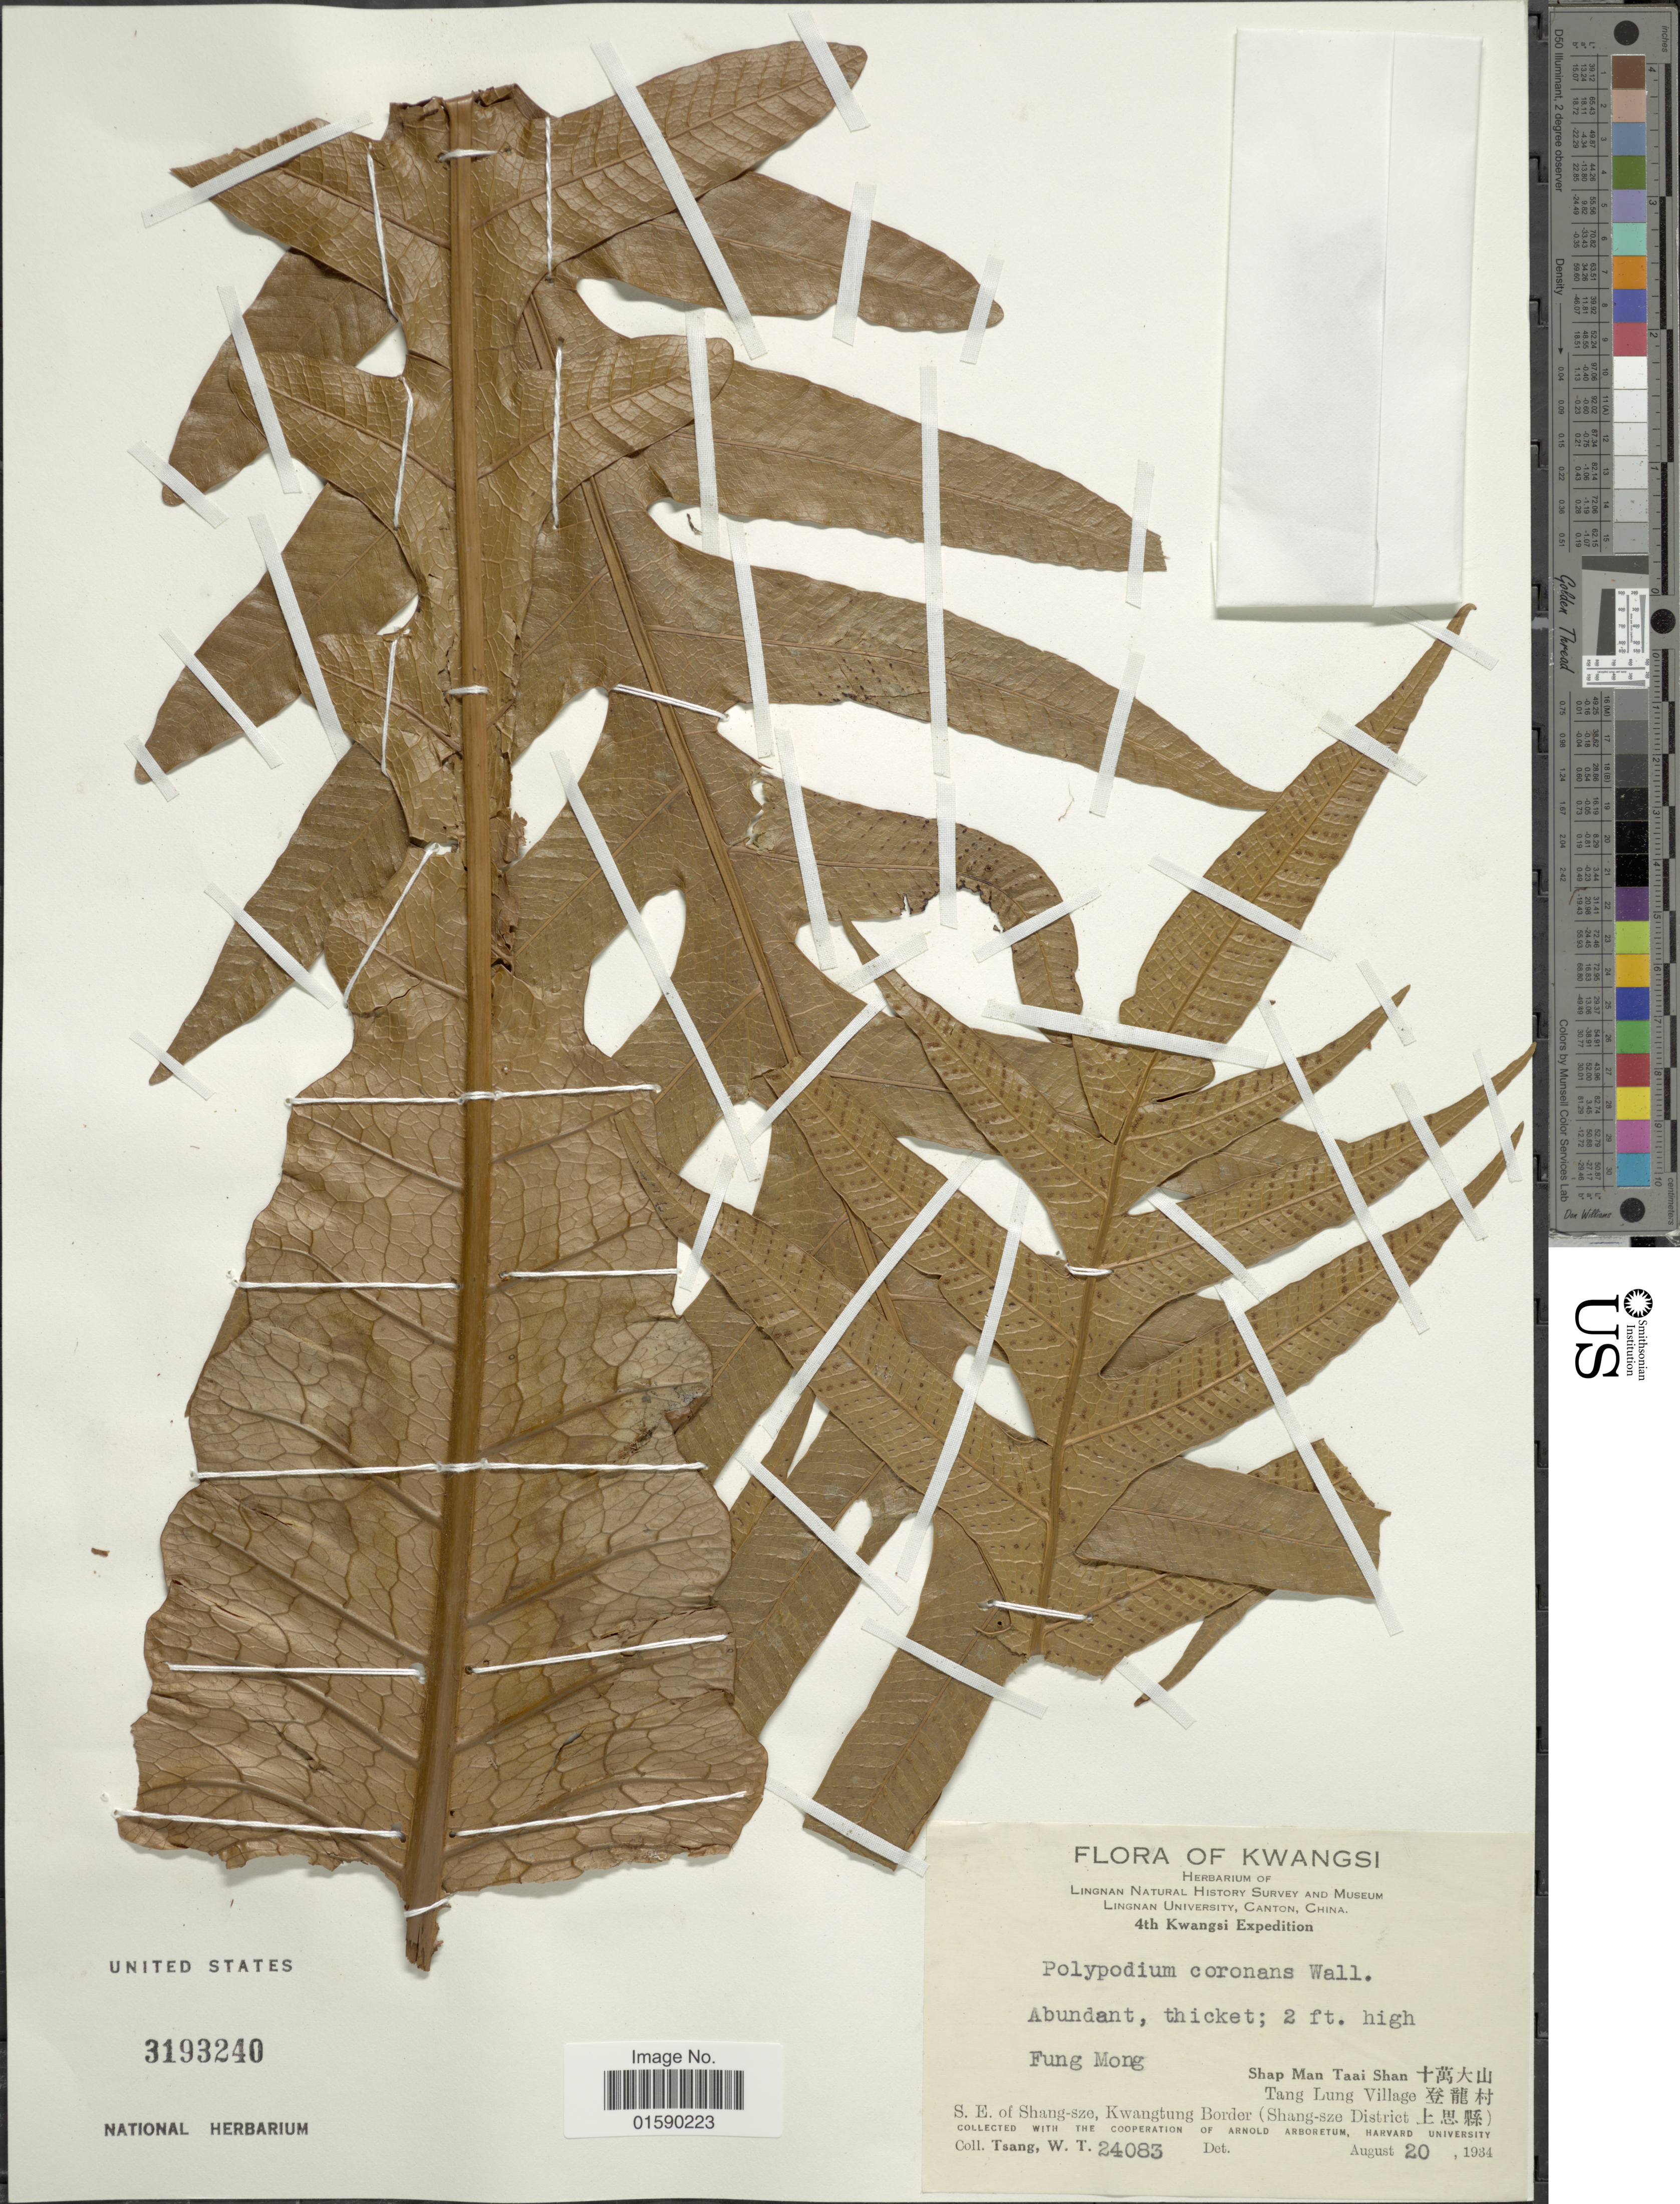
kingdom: Plantae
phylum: Tracheophyta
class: Polypodiopsida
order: Polypodiales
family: Polypodiaceae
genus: Aglaomorpha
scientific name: Aglaomorpha coronans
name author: (Wall. ex Mett.) Copel.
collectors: W. T. Tsang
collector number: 24083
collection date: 1934-08-20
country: China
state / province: Guangxi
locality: Kwangsi, Fung Mong. Shap Man Taai Shan X, Tang Lung Village X, S.E. of Shang-sze, Kwangtung Border (Shang-sze District X).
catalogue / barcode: US 3193240